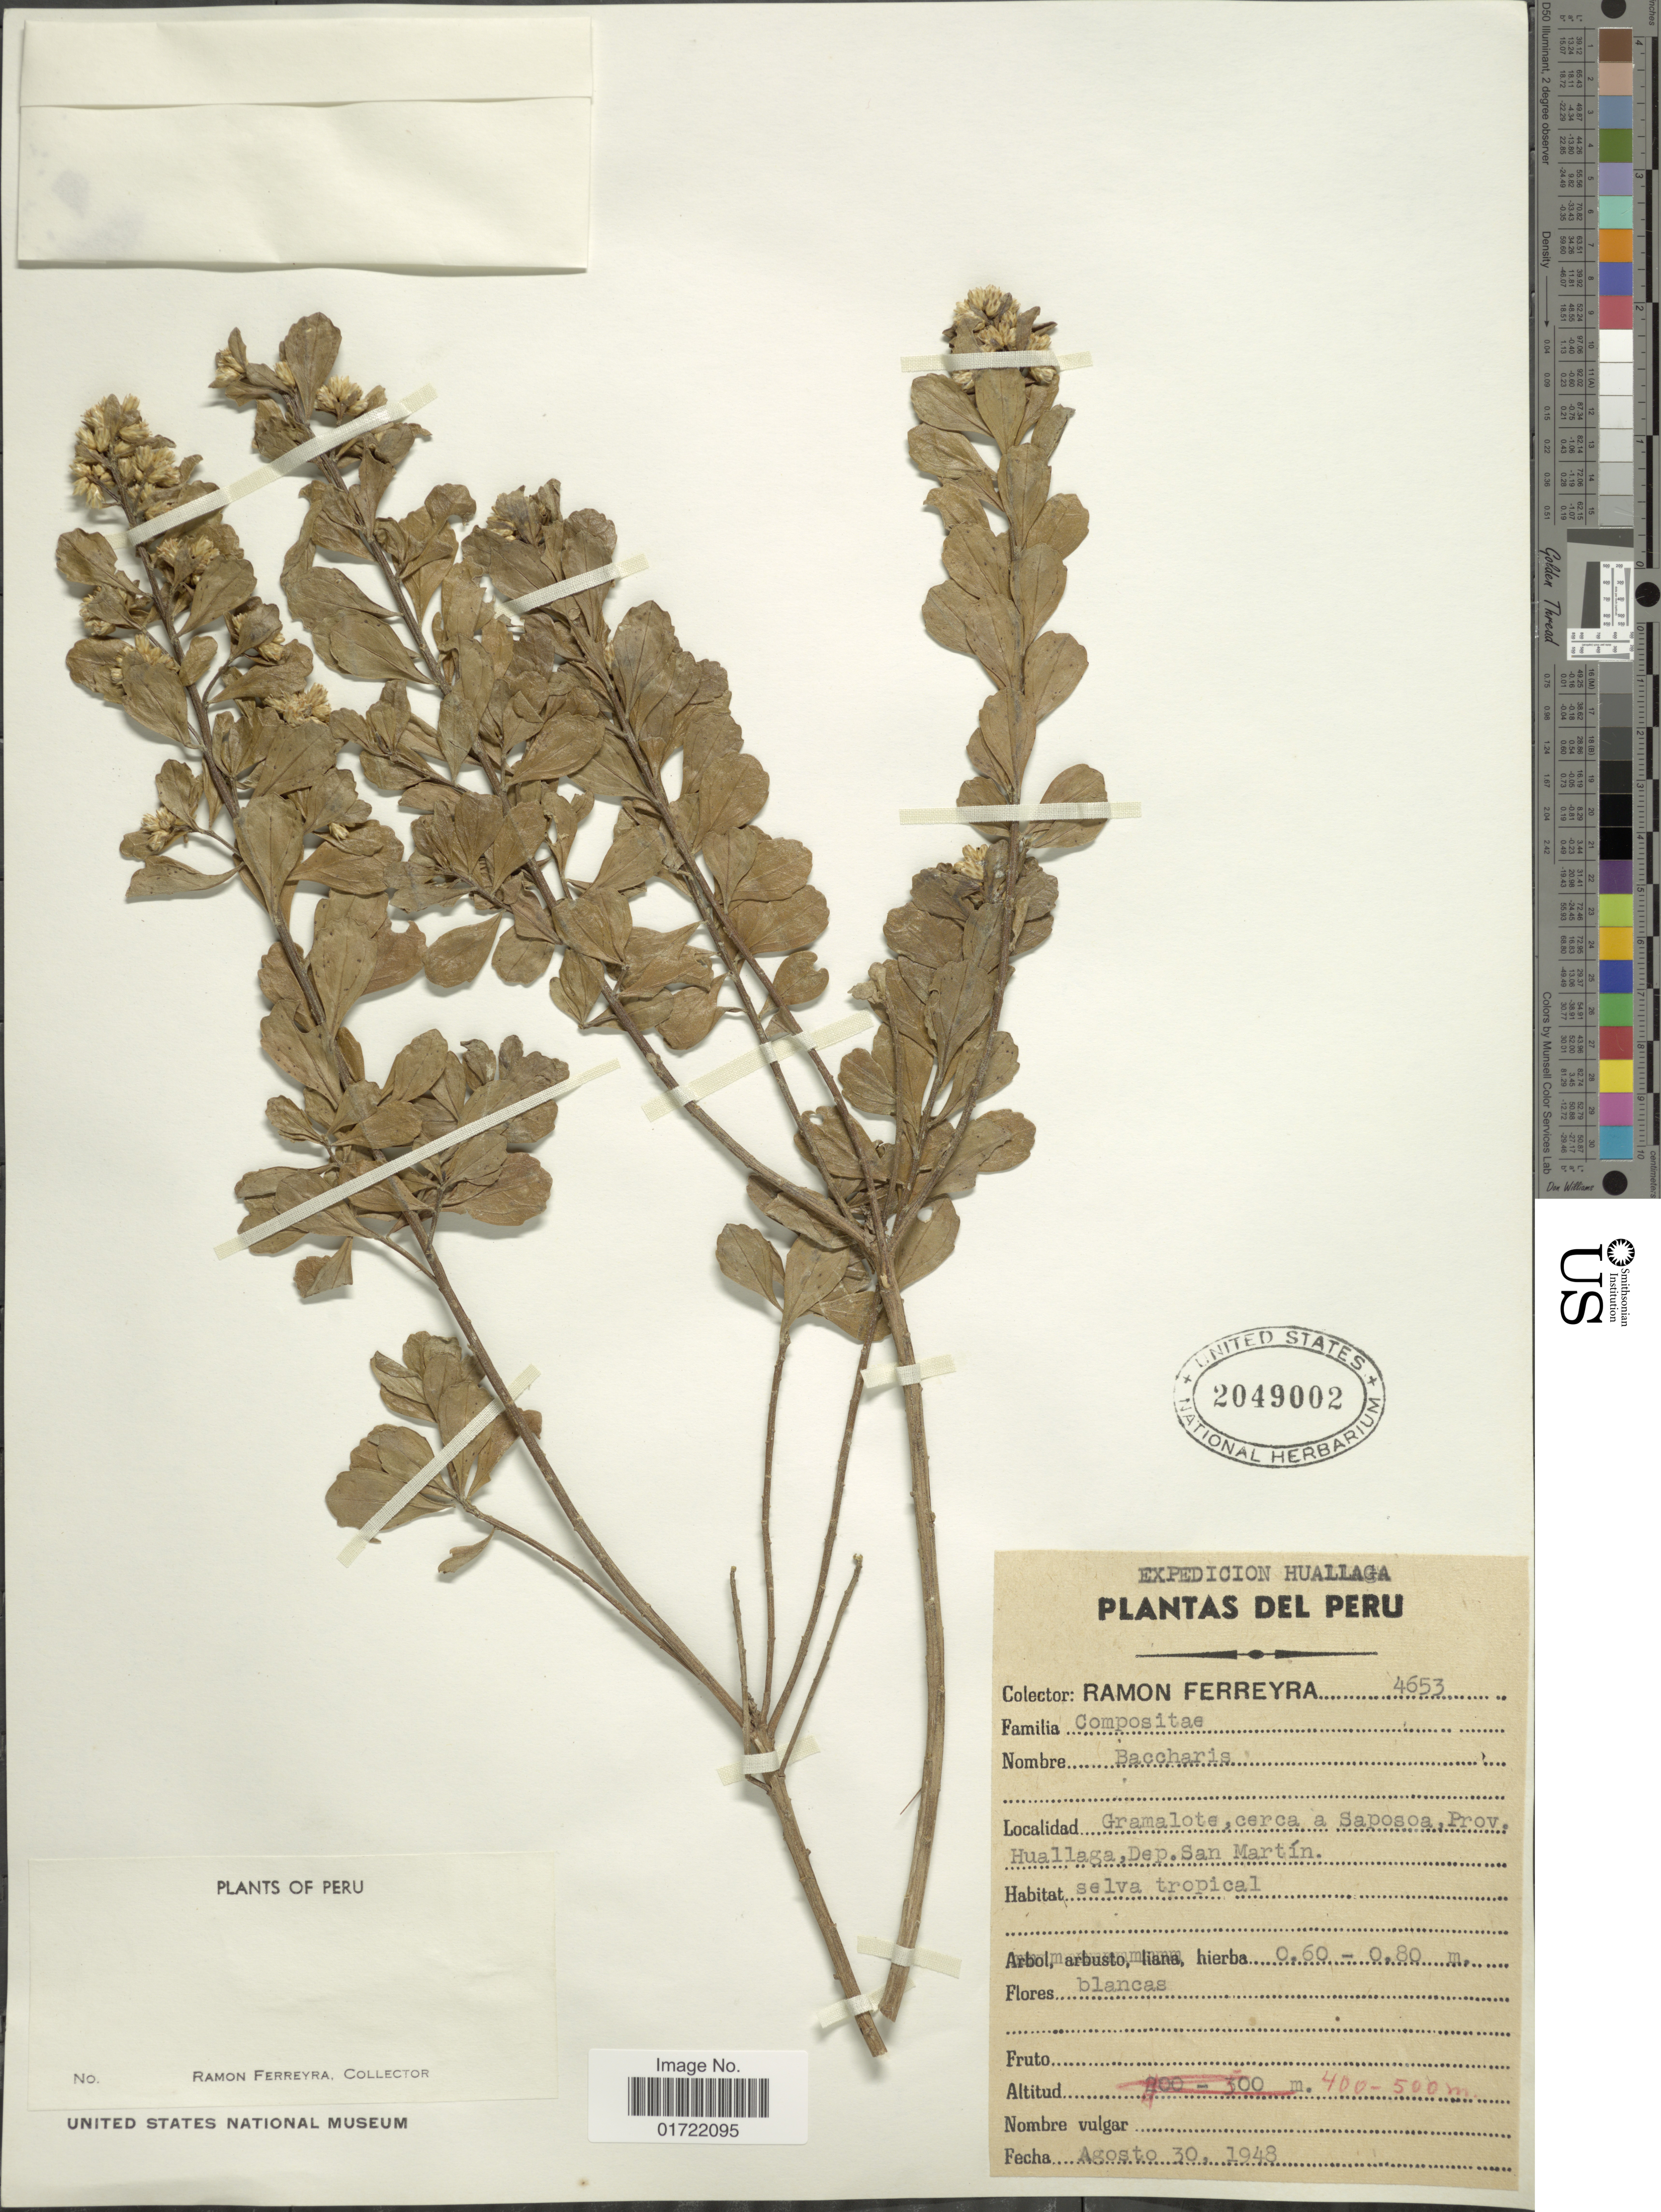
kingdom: Plantae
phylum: Tracheophyta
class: Magnoliopsida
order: Asterales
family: Asteraceae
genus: Baccharis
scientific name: Baccharis chilco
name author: Kunth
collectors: R. A. Ferreyra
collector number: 4653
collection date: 1948-08-30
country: Peru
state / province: San Martín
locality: Gramalote, cerca a Saposoa. Prov. Huallaga, Dep. San Martin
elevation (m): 400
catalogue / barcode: US 2049002